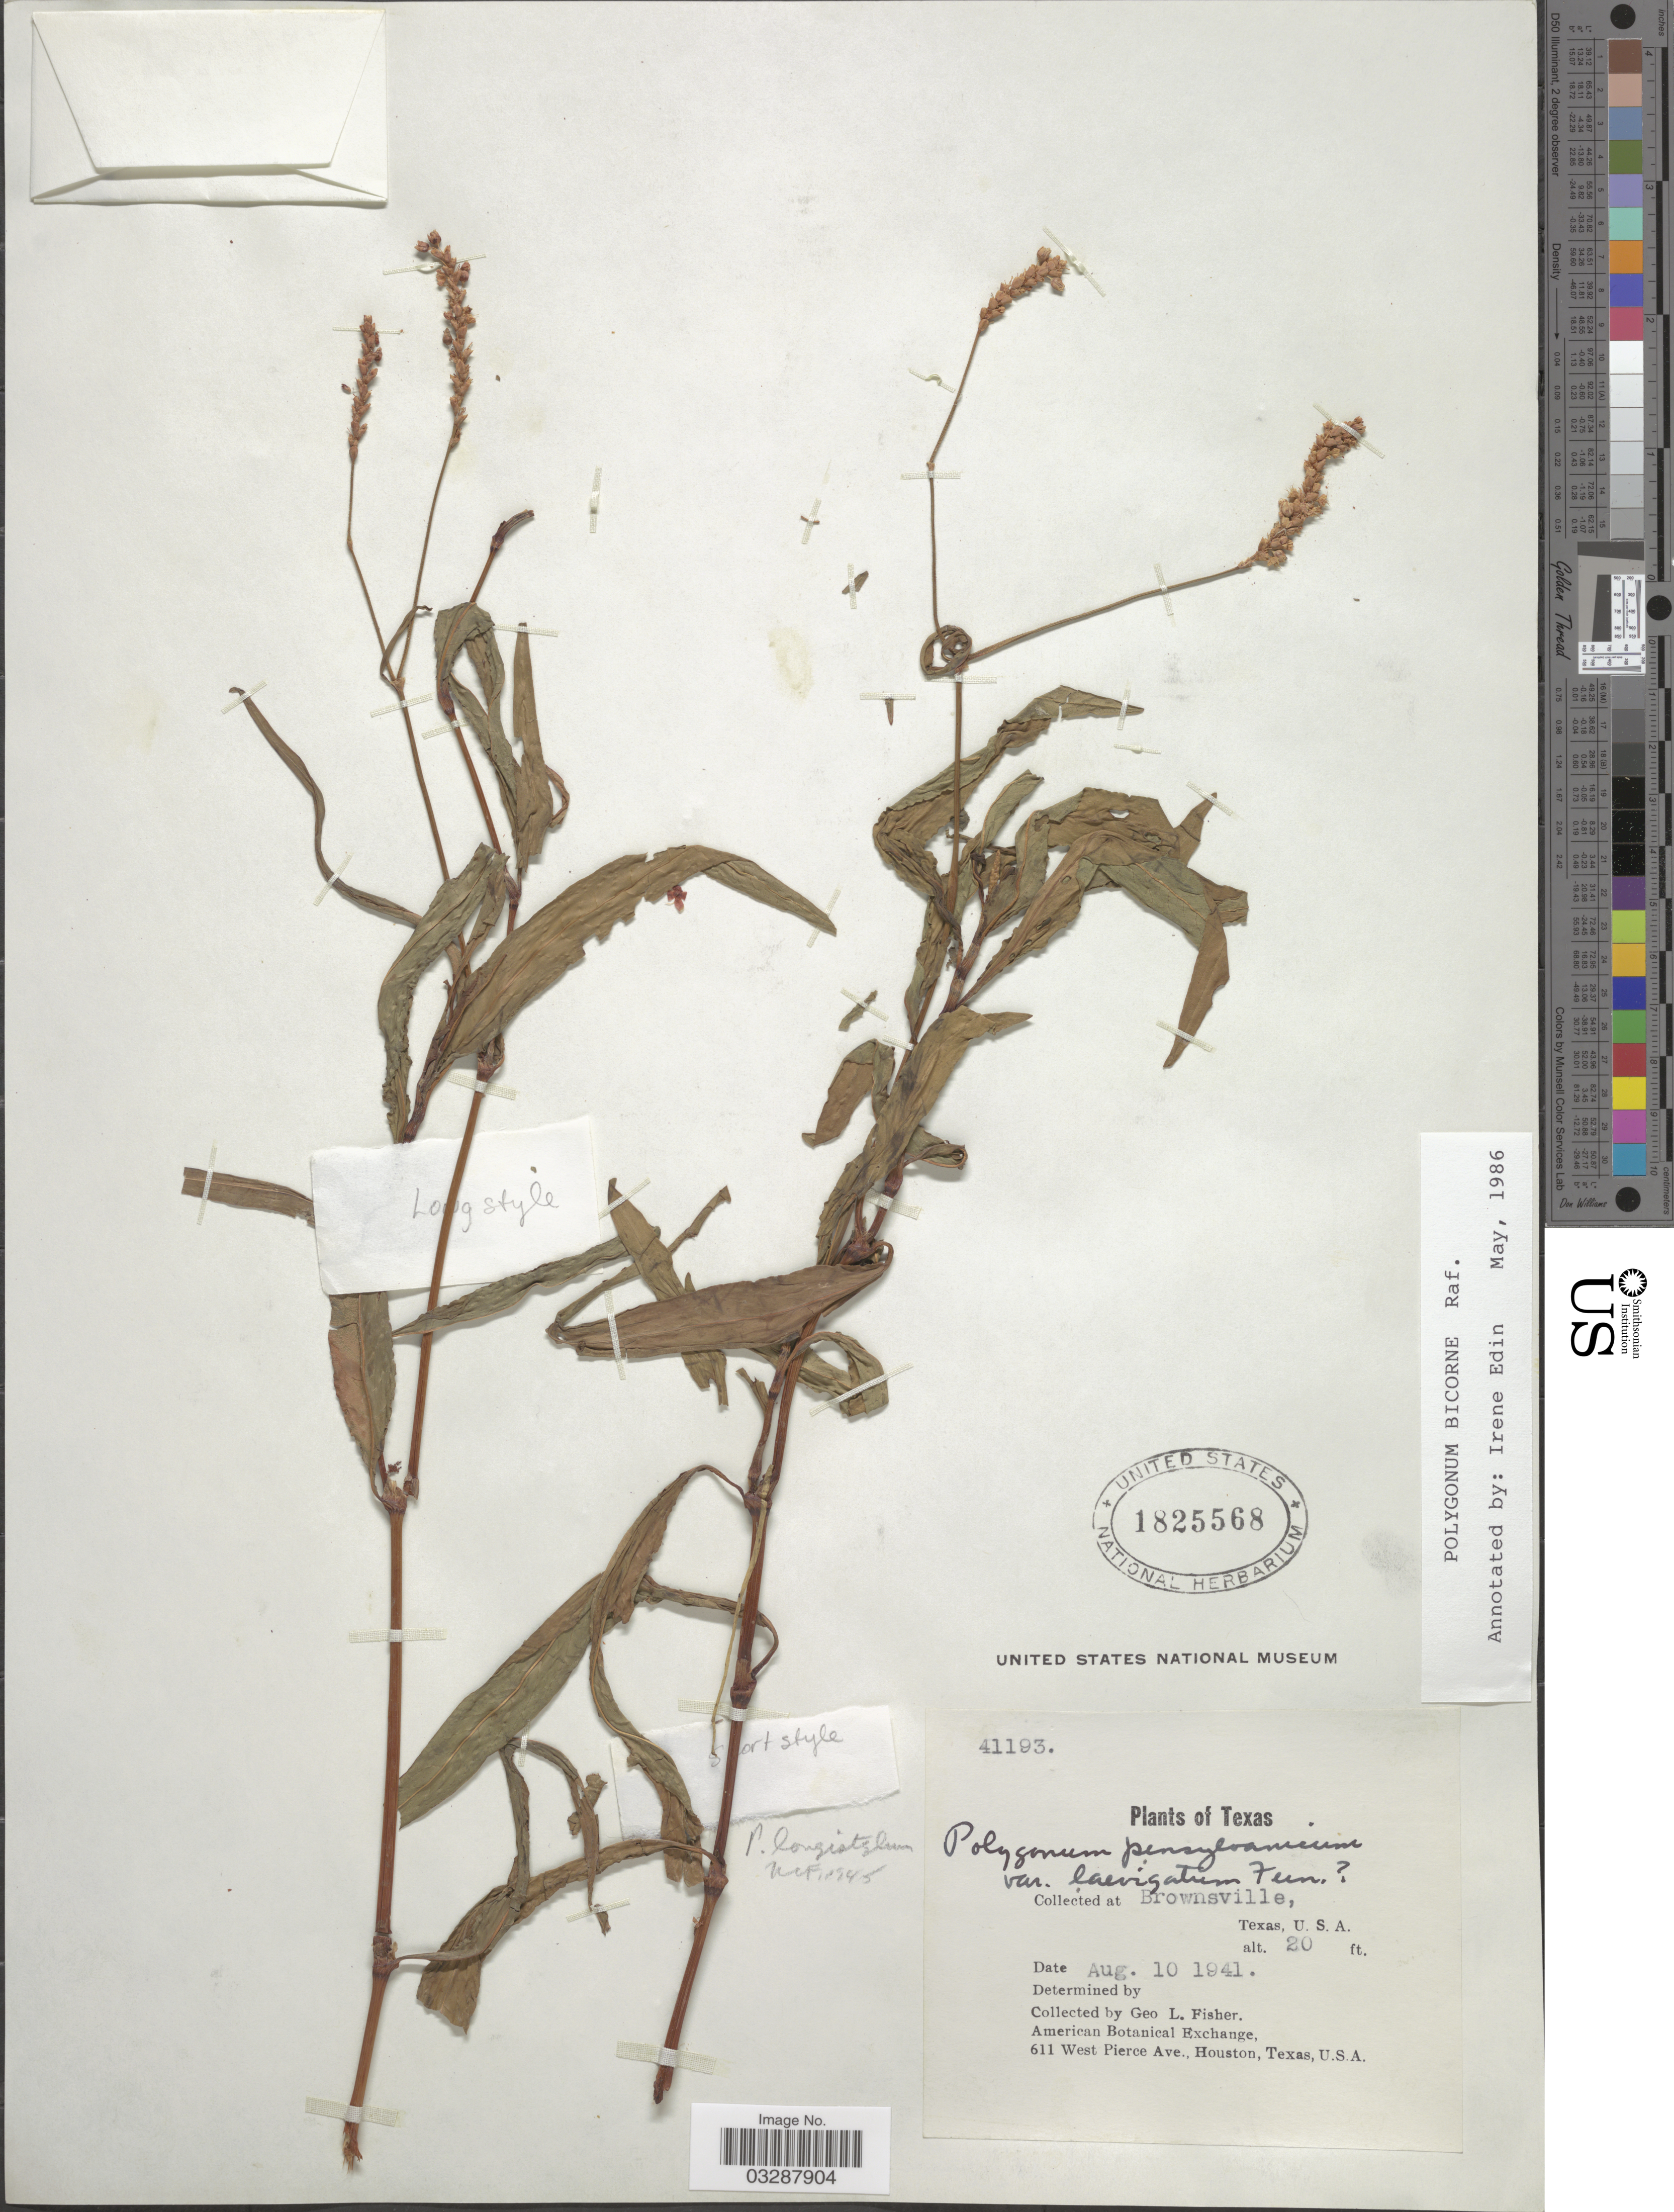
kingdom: Plantae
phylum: Tracheophyta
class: Magnoliopsida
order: Caryophyllales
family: Polygonaceae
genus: Persicaria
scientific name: Persicaria bicornis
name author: (Raf.) Nieuwl.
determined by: Atha, D. E.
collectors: G. L. Fisher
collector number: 41193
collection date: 1941-08-10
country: United States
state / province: Texas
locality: Brownsville.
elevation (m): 6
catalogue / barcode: US 1825568